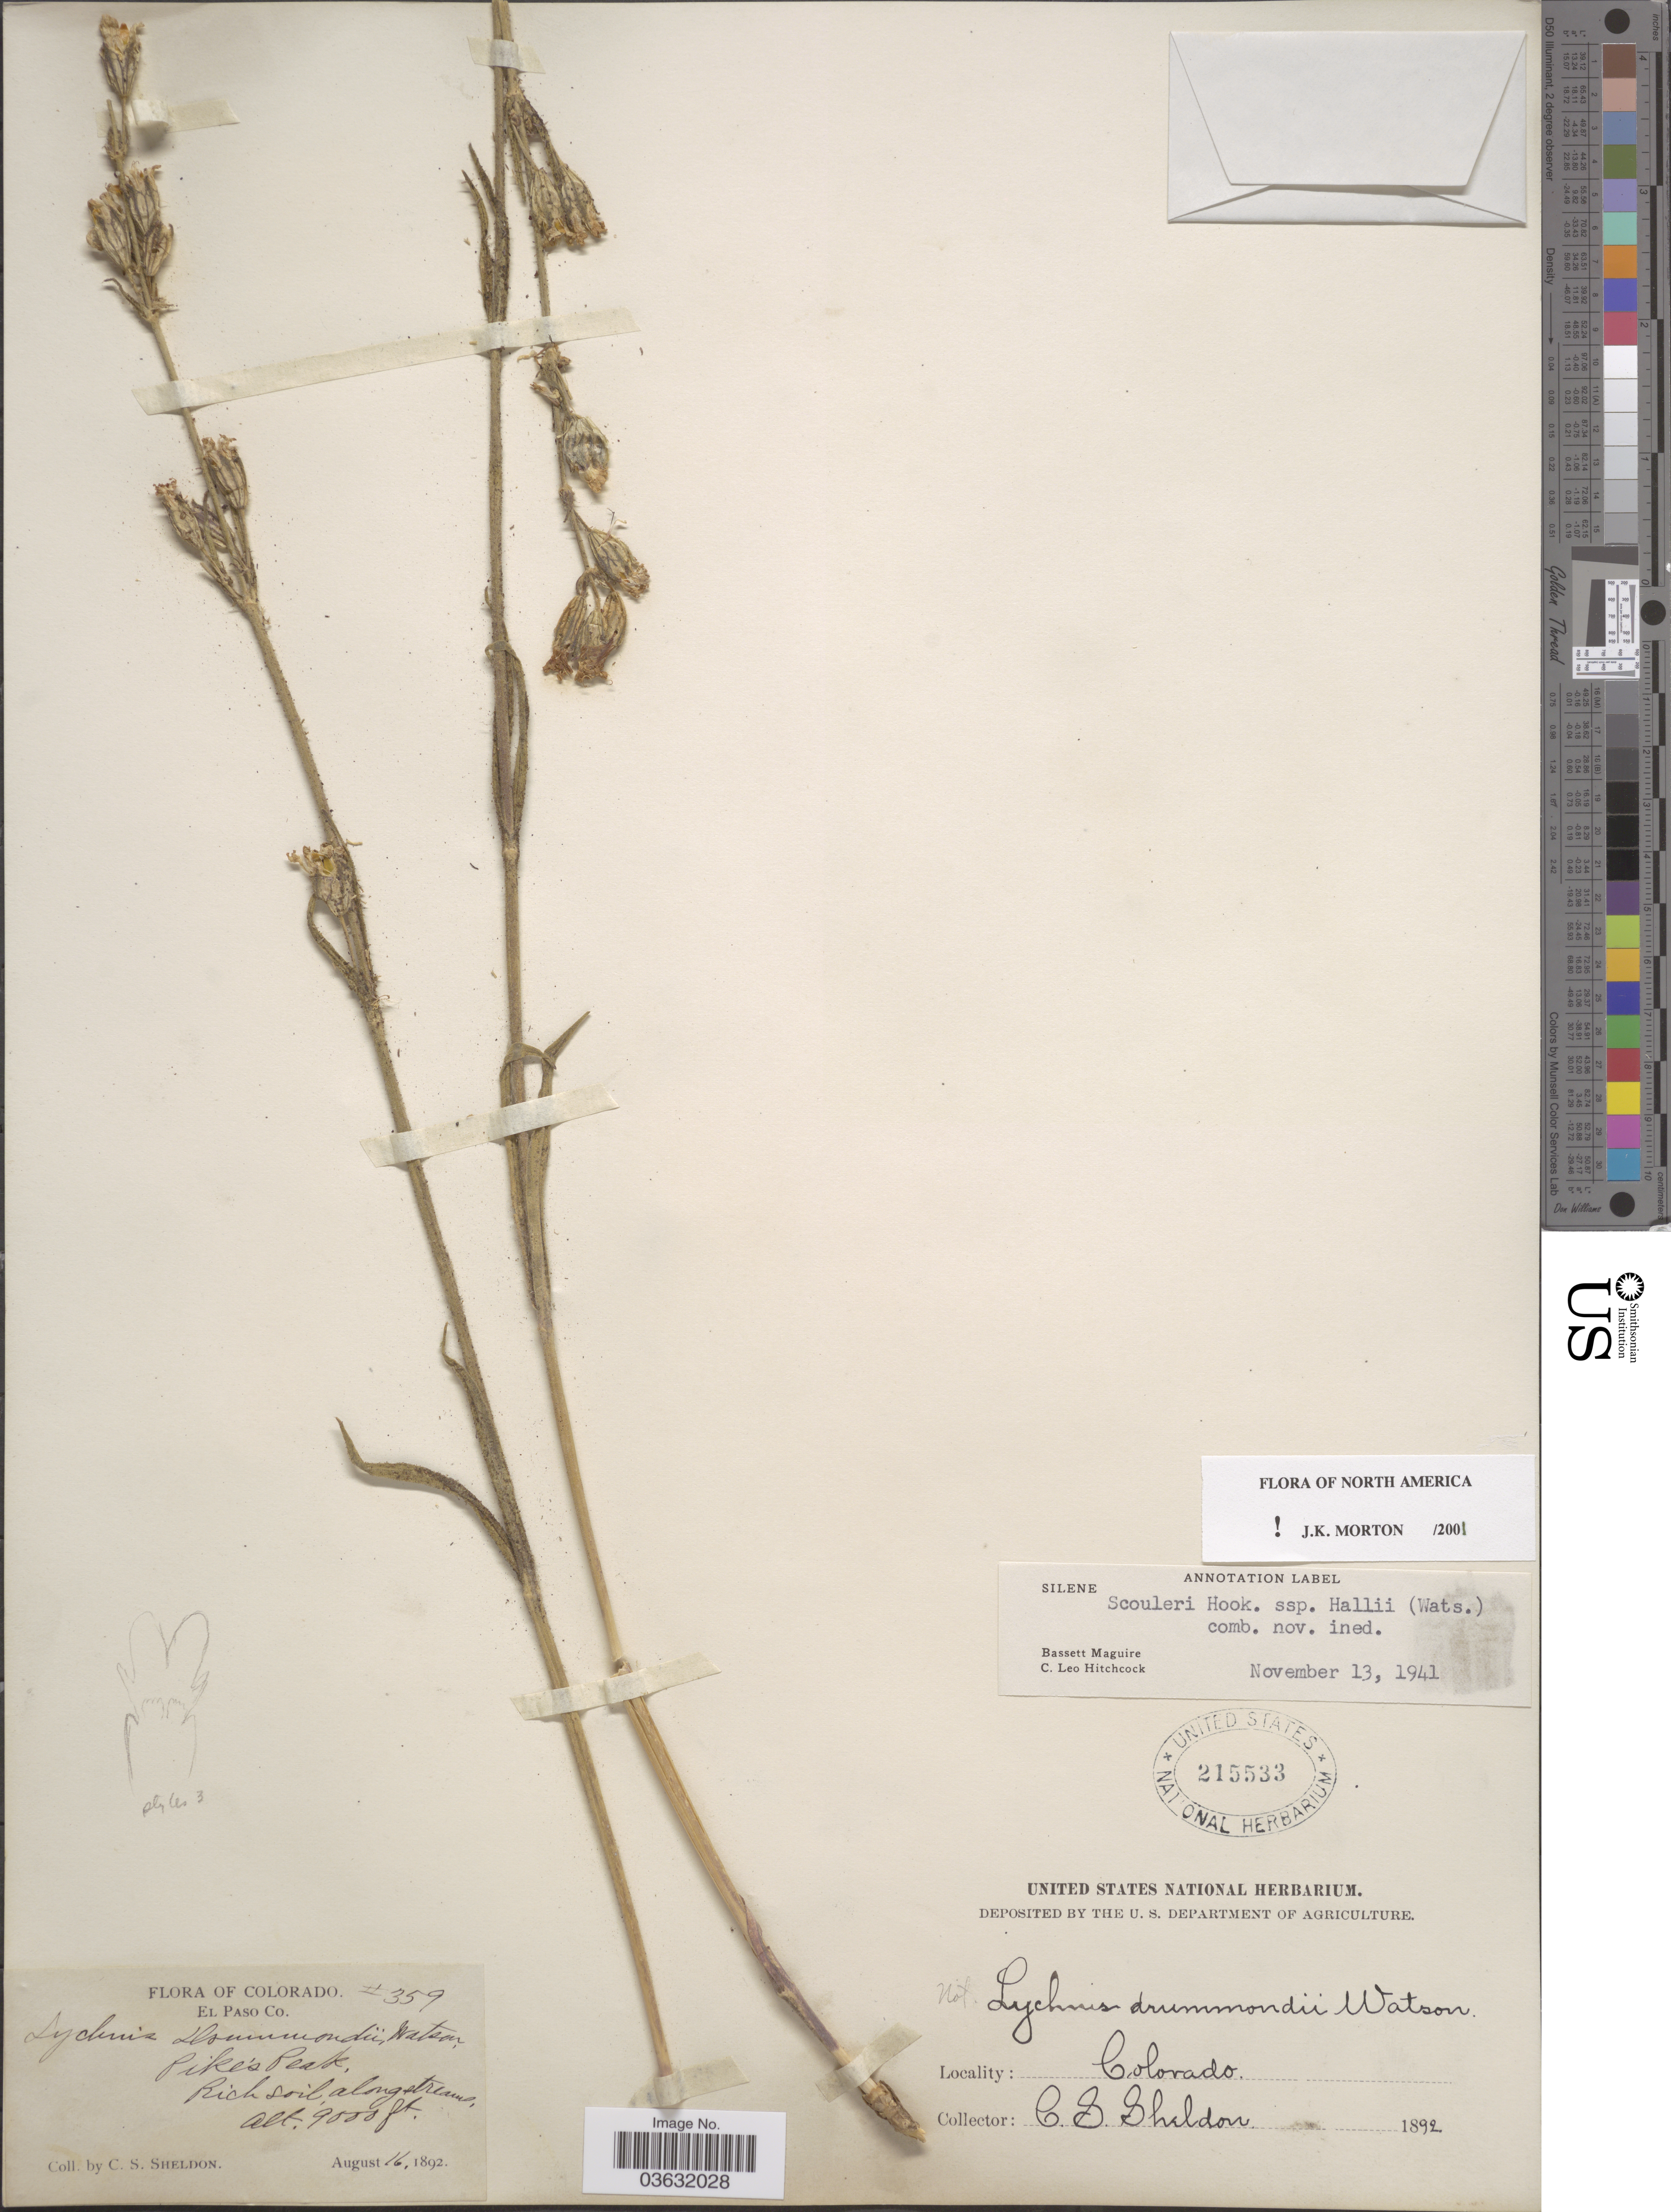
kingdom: Plantae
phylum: Tracheophyta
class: Magnoliopsida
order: Caryophyllales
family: Caryophyllaceae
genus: Silene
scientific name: Silene scouleri subsp. hallii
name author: (S. Watson) C.L. Hitchc. & Maguire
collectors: C. S. Sheldon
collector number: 359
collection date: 1892-08-16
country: United States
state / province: Colorado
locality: El Paso Co. Pike's Peak.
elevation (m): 2743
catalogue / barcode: US 215533